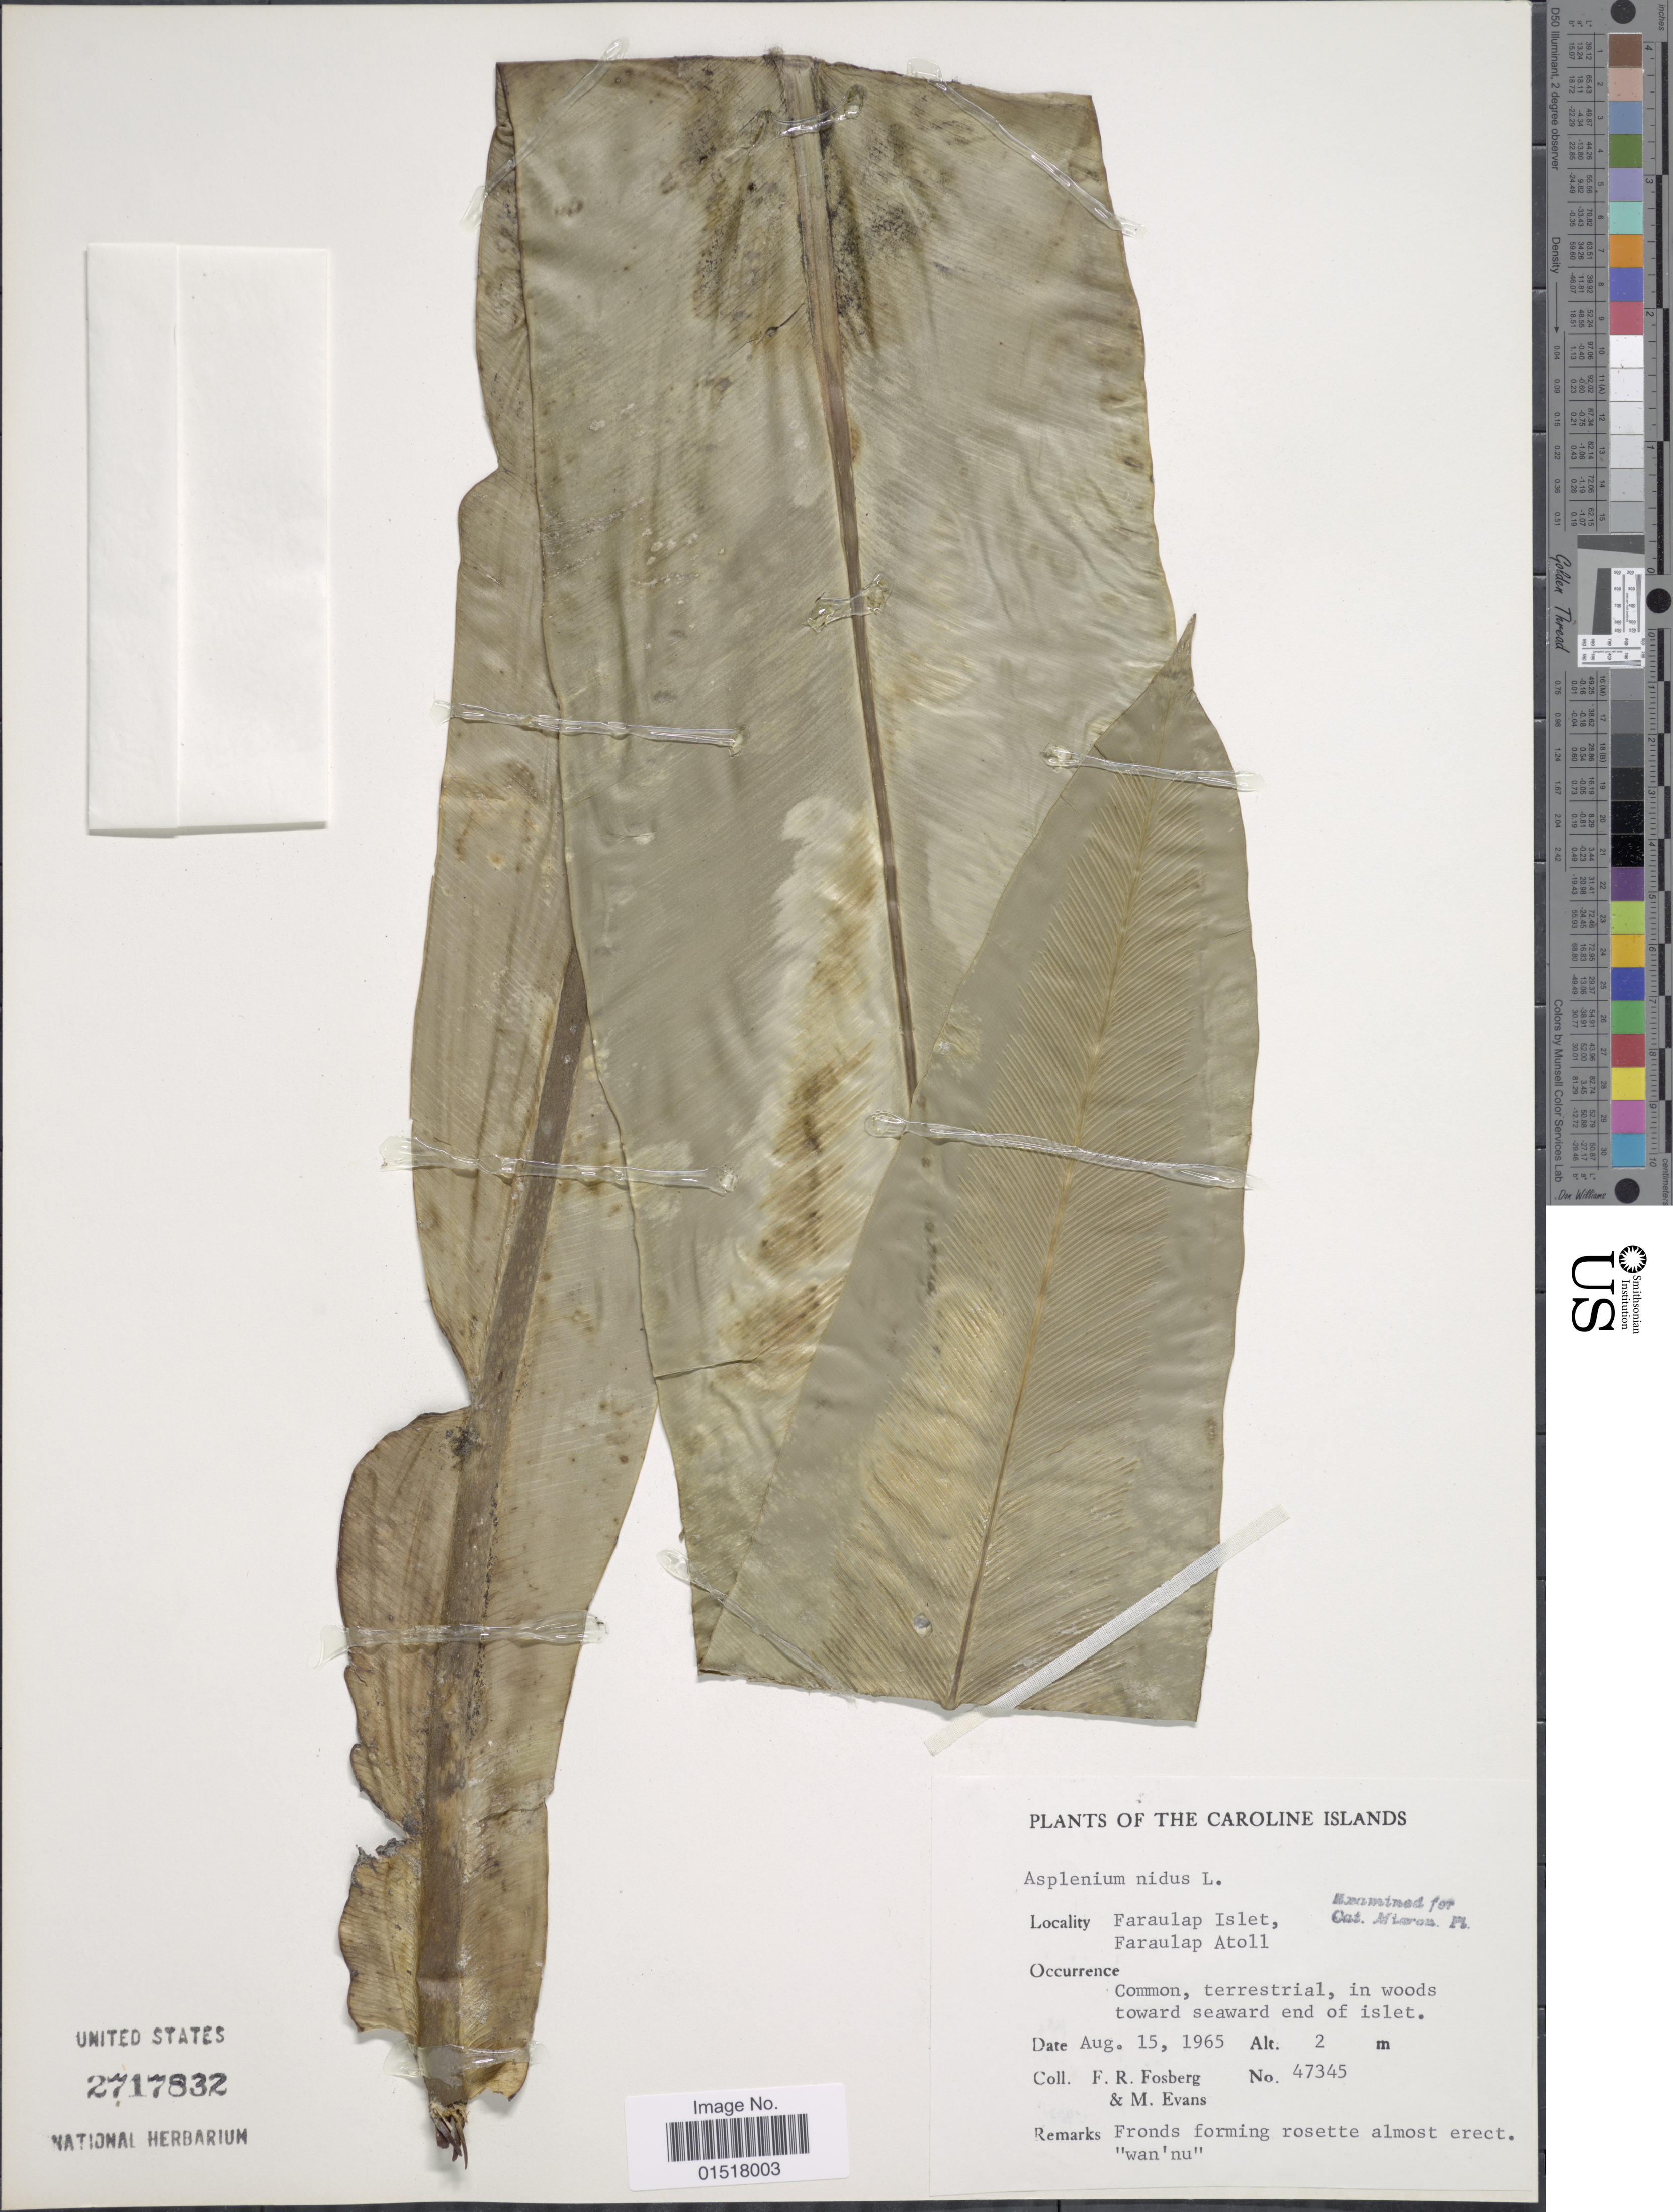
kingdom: Plantae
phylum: Tracheophyta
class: Polypodiopsida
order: Polypodiales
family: Aspleniaceae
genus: Asplenium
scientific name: Asplenium nidus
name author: L.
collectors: F. R. Fosberg & M. Evans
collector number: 47345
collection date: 1965-08-15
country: Micronesia, Federated States of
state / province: Yap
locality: Caroline Islands. Faraulap Islet, Faraulap Atoll.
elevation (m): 2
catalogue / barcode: US 2717832